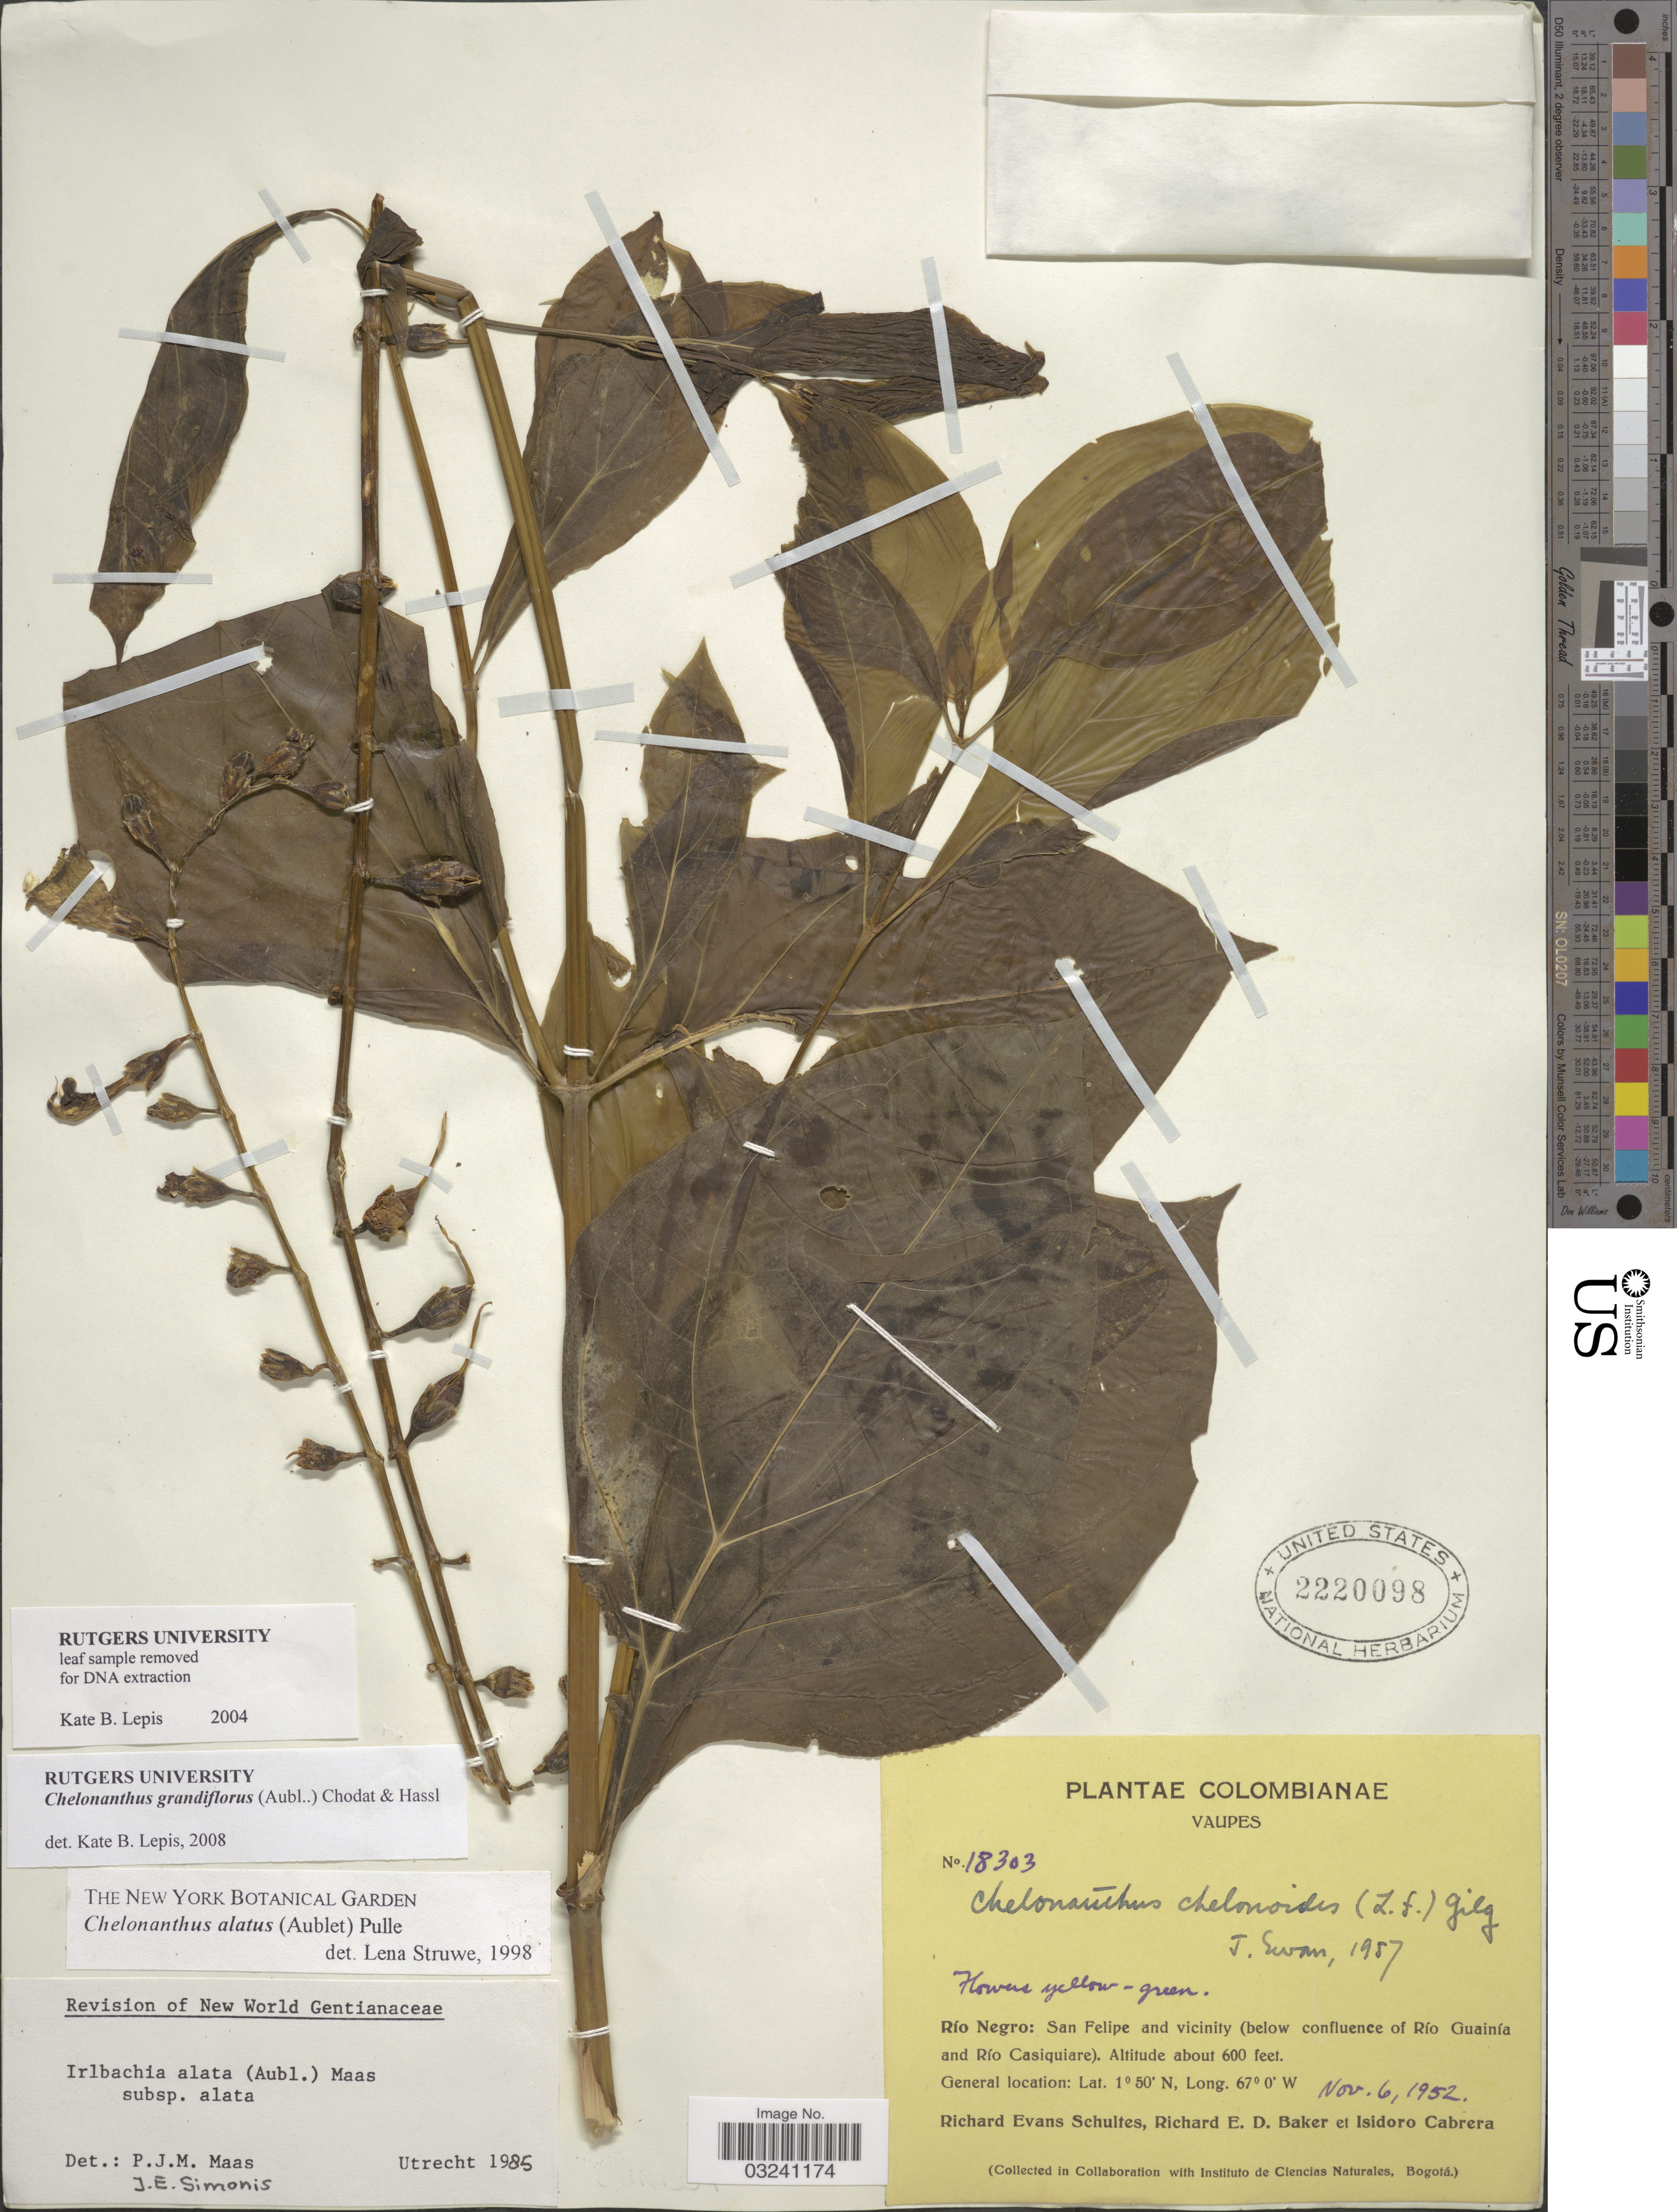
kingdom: Plantae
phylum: Tracheophyta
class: Magnoliopsida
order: Gentianales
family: Gentianaceae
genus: Chelonanthus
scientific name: Chelonanthus grandiflorus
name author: (Aubl.) Chodat & Hassl.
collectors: R. E. Schultes, R. E. D. Baker & I. Cabrera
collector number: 18303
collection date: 1952-11-06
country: Colombia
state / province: Vaupés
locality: Río Negro: San Felipe and vicinity (below confluence of Río Guainía and Río Casiquiare).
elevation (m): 183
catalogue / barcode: US 2220098